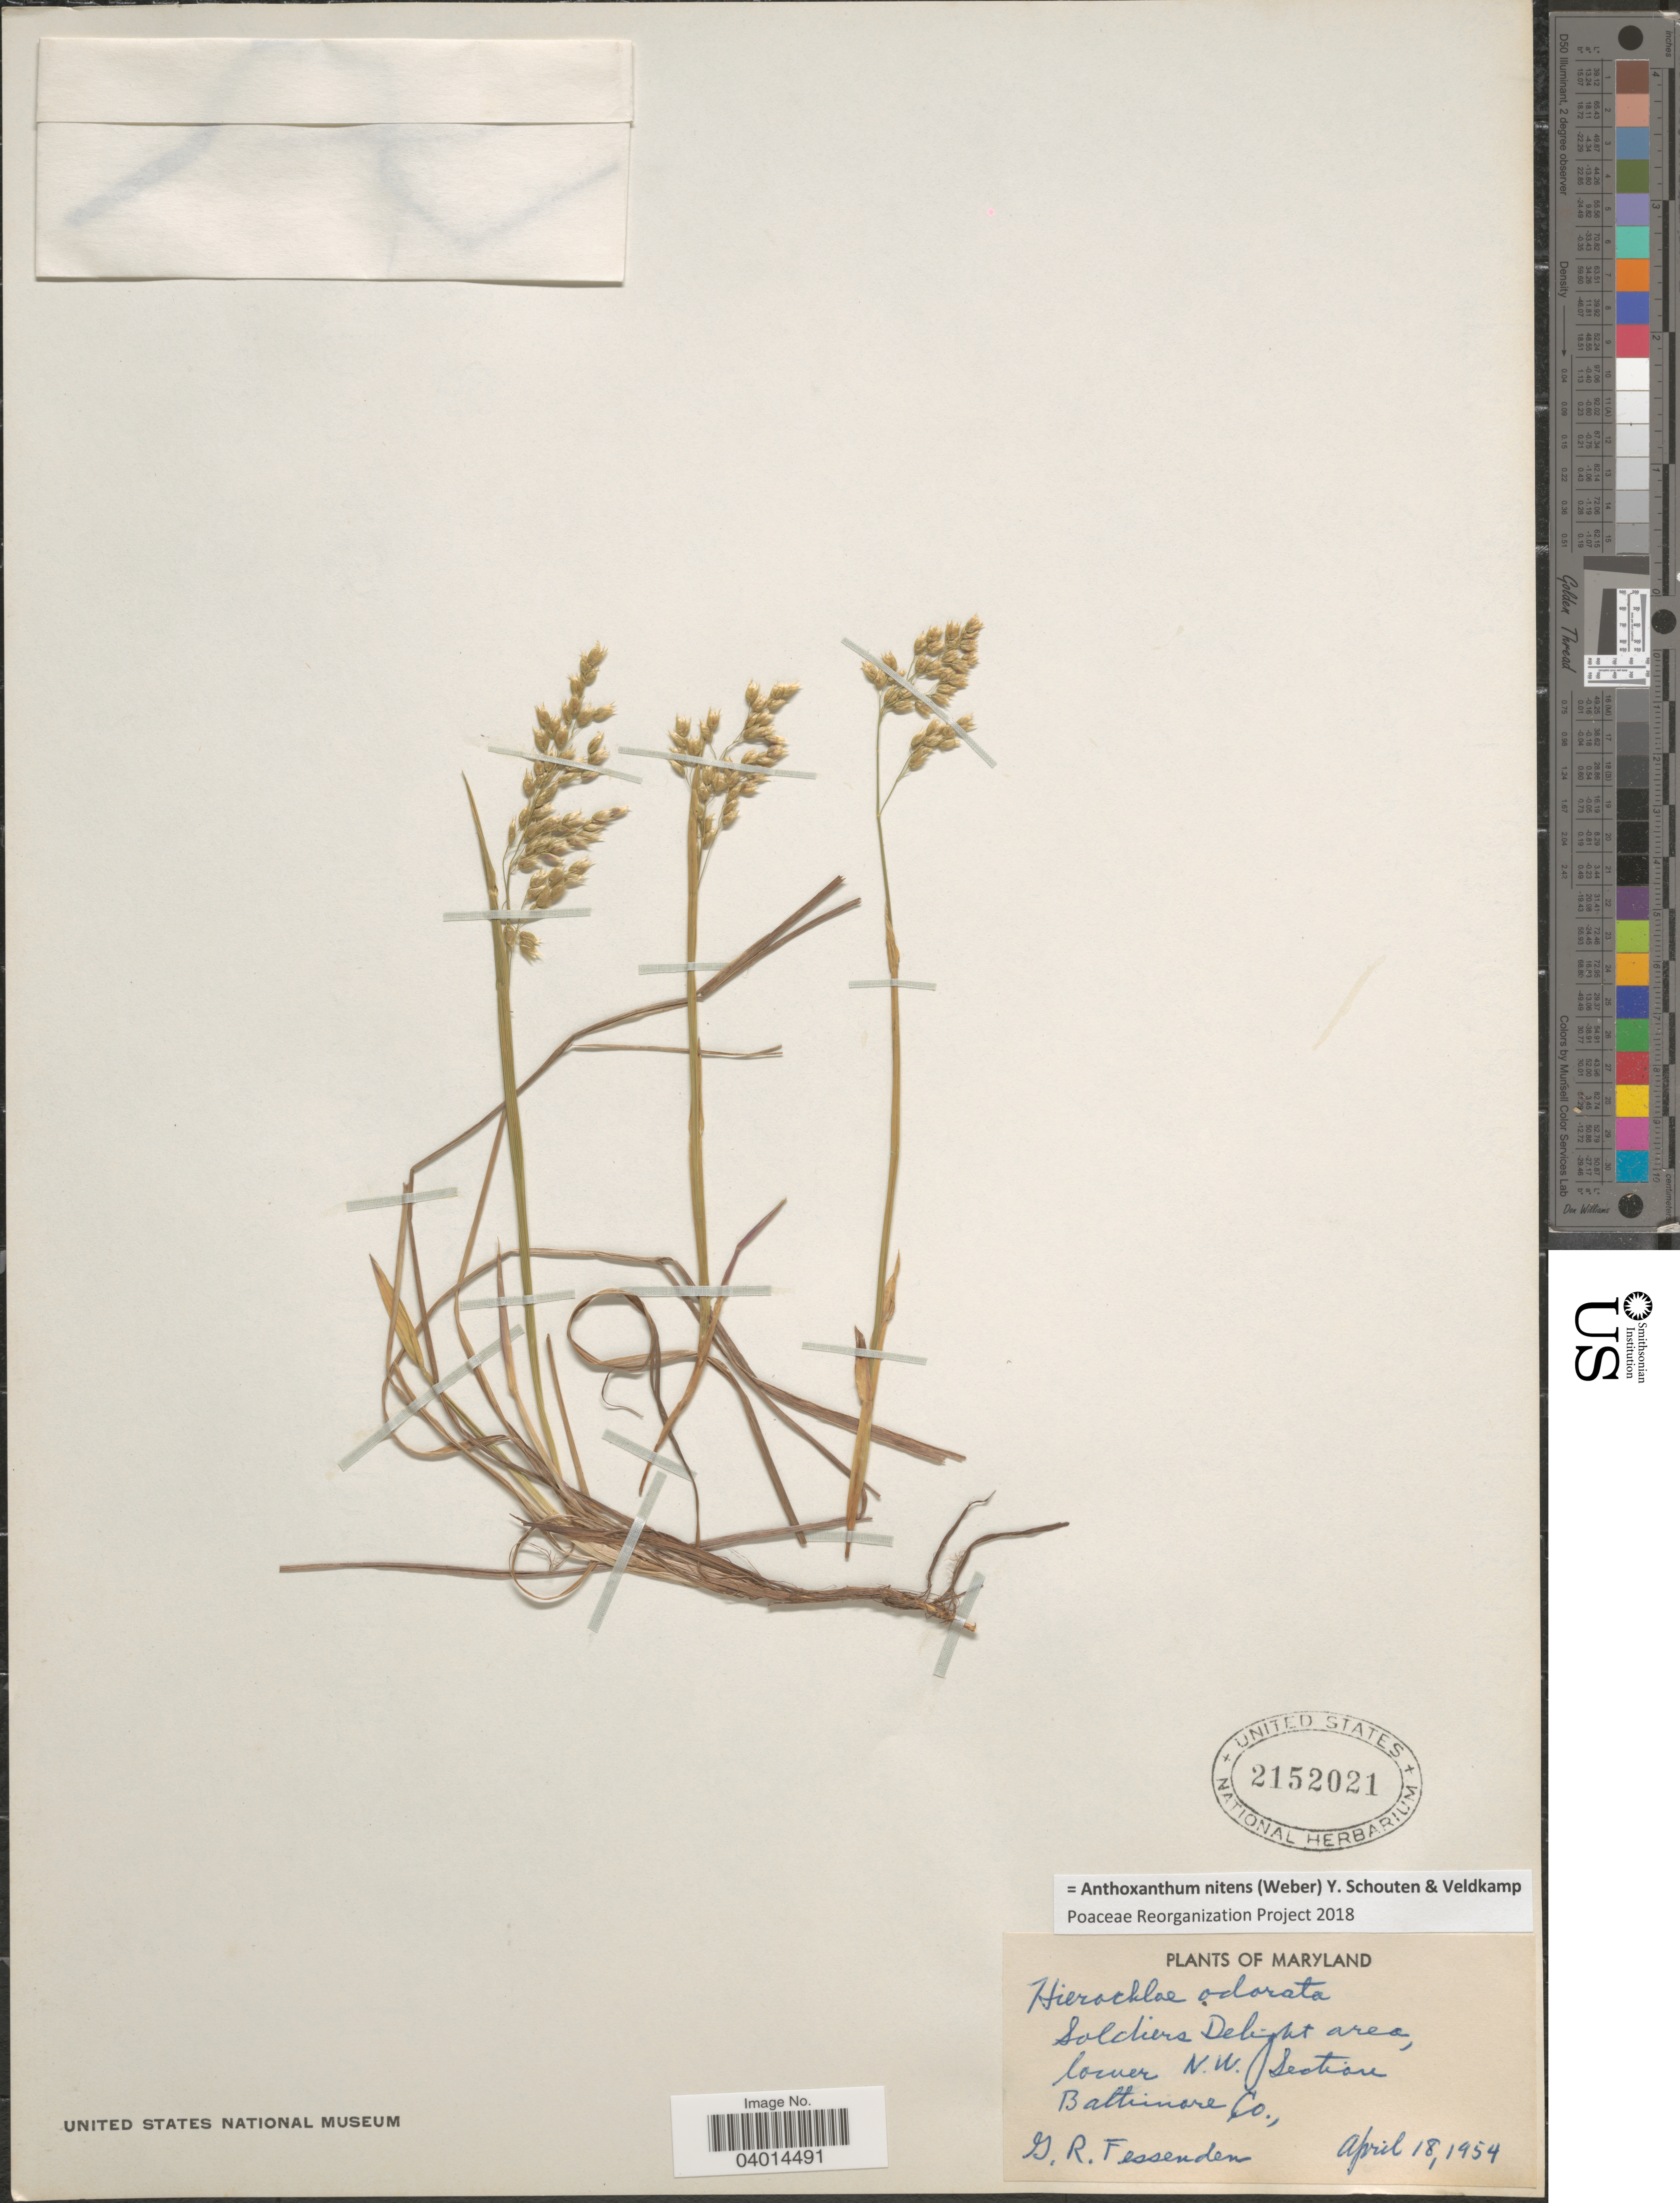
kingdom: Plantae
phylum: Tracheophyta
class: Liliopsida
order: Poales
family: Poaceae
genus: Anthoxanthum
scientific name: Anthoxanthum nitens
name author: (G.H. Weber) R.T.A. Schouten & Veldkamp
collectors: G. Fessenden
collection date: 1954-04-18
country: United States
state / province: Maryland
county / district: Baltimore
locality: Soldiers Delight area, lower N.W. Section. Baltimore Co.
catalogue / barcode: US 2152021